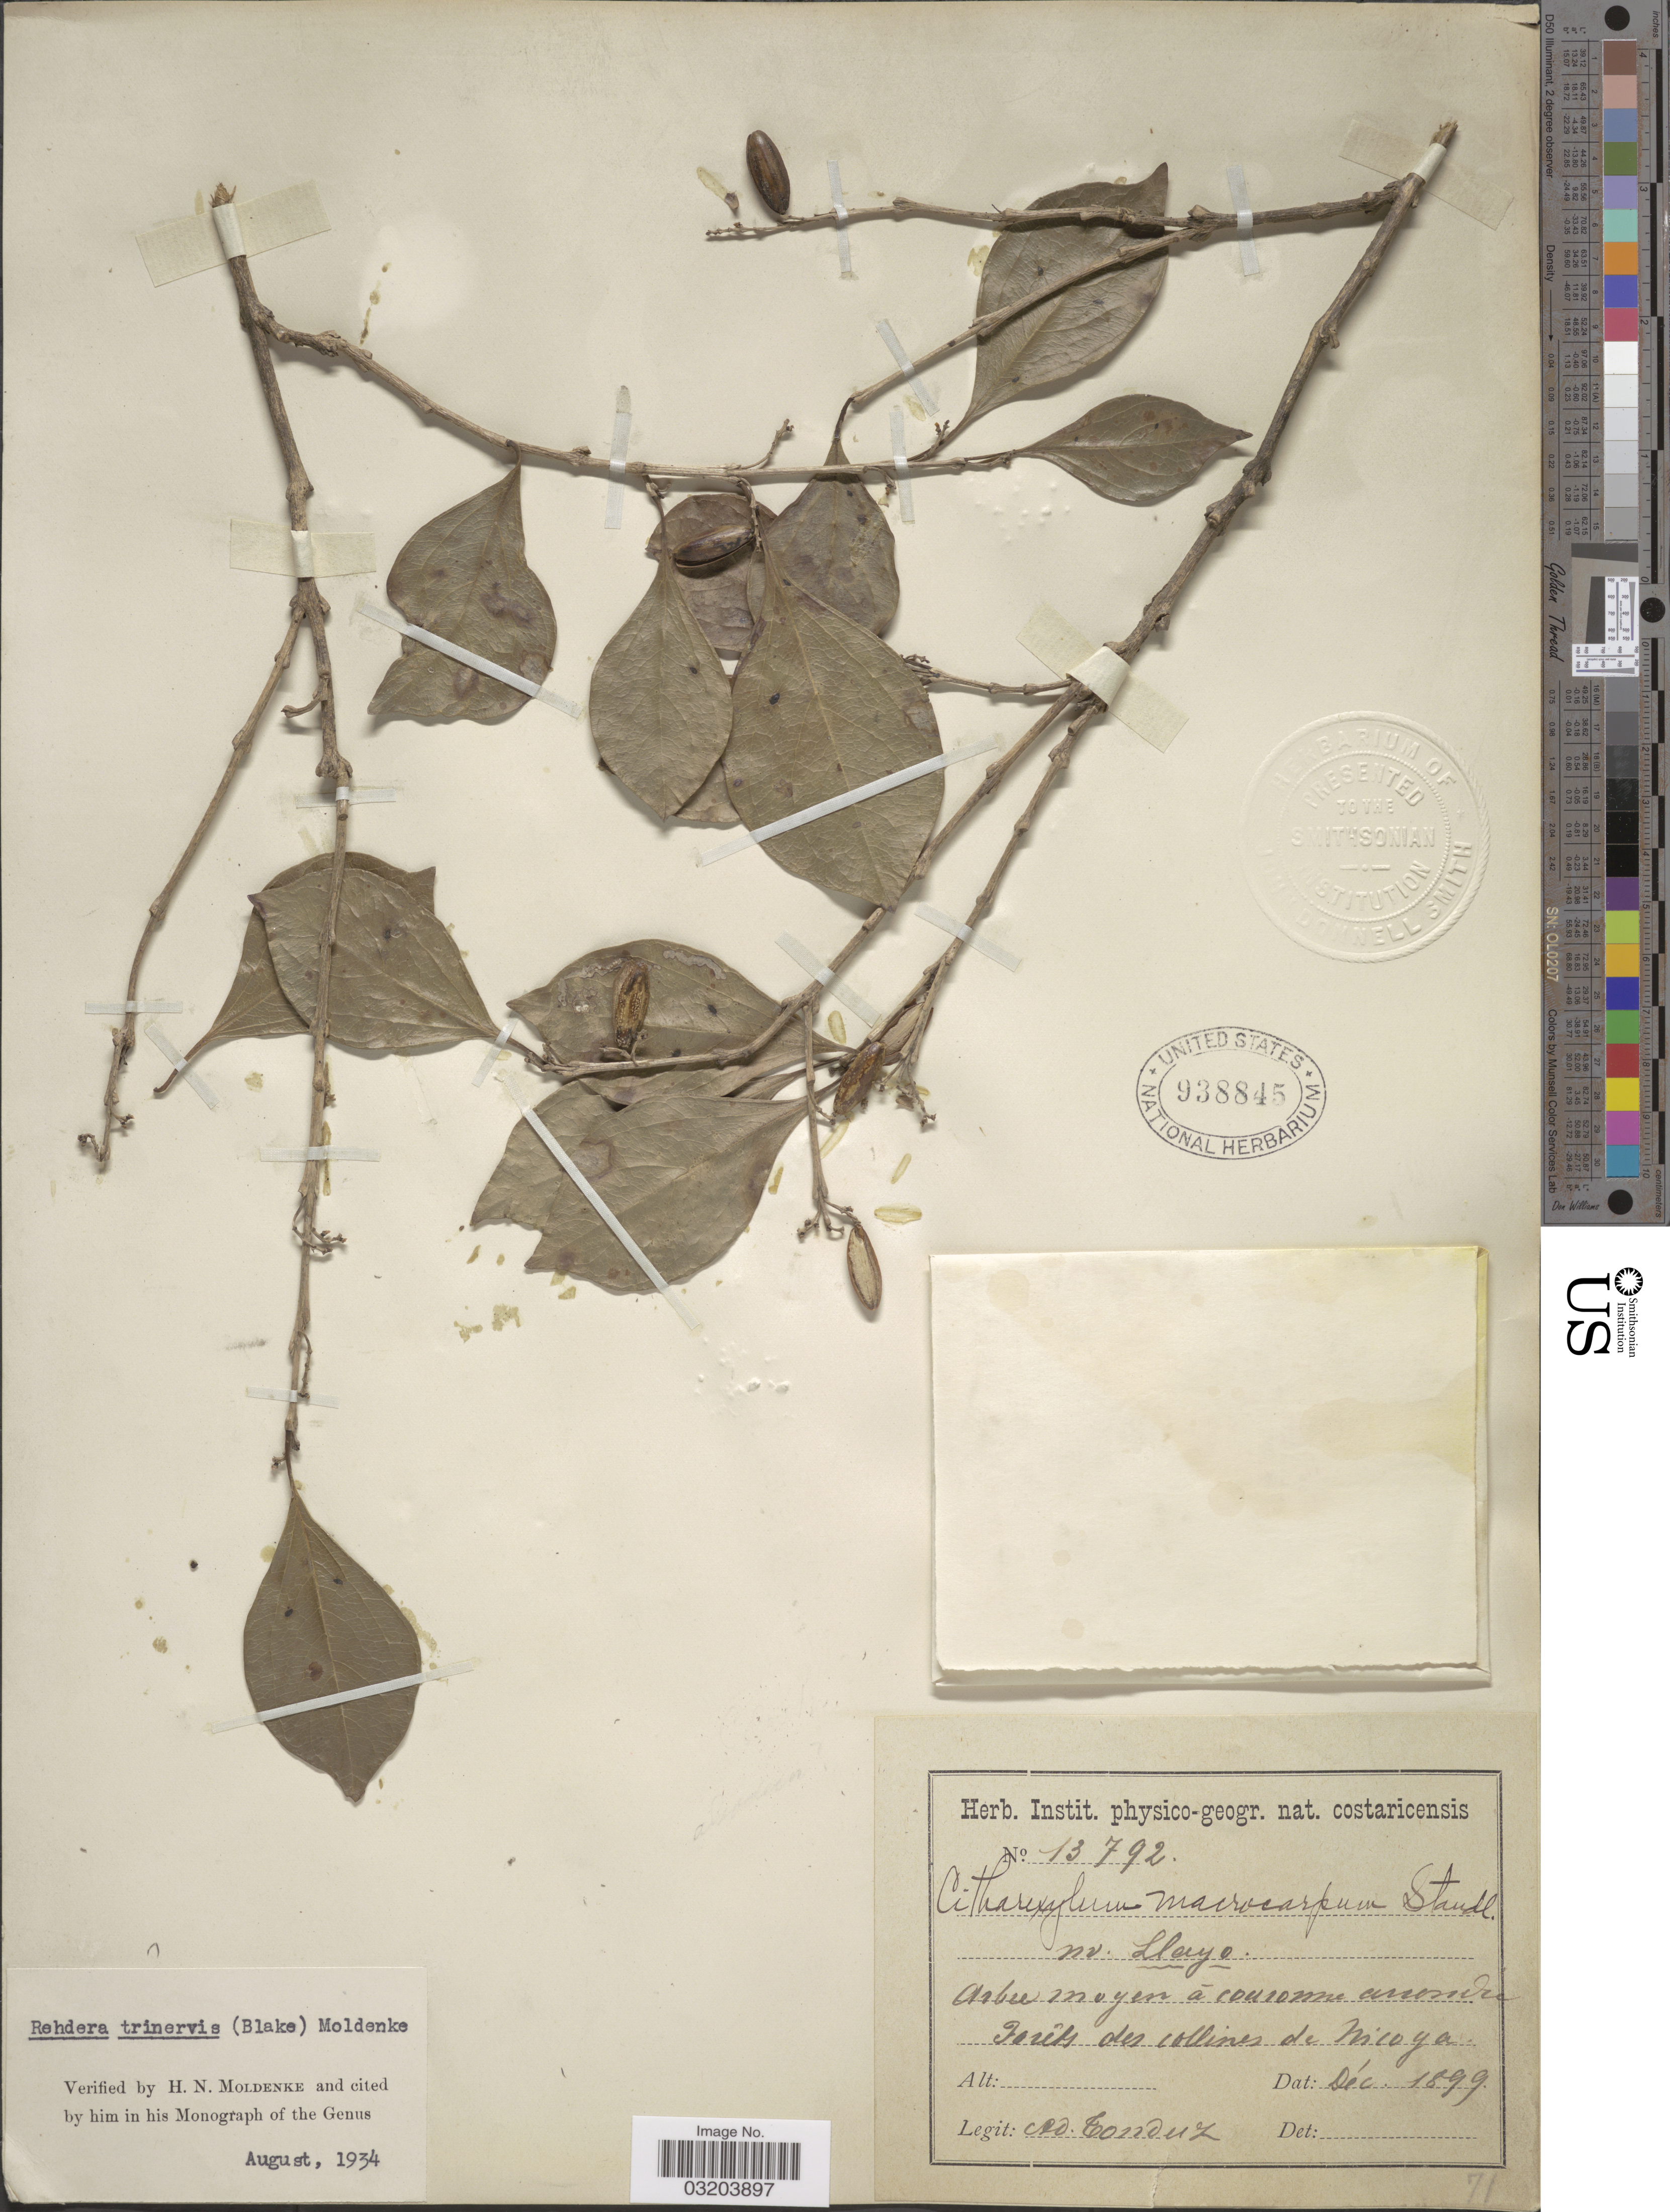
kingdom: Plantae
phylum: Tracheophyta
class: Magnoliopsida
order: Lamiales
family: Verbenaceae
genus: Rehdera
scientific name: Rehdera trinervis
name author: (S.F. Blake) Moldenke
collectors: A. Tonduz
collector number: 13792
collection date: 1899-12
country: Costa Rica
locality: Forets des collines de Nicoya.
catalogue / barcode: US 938845